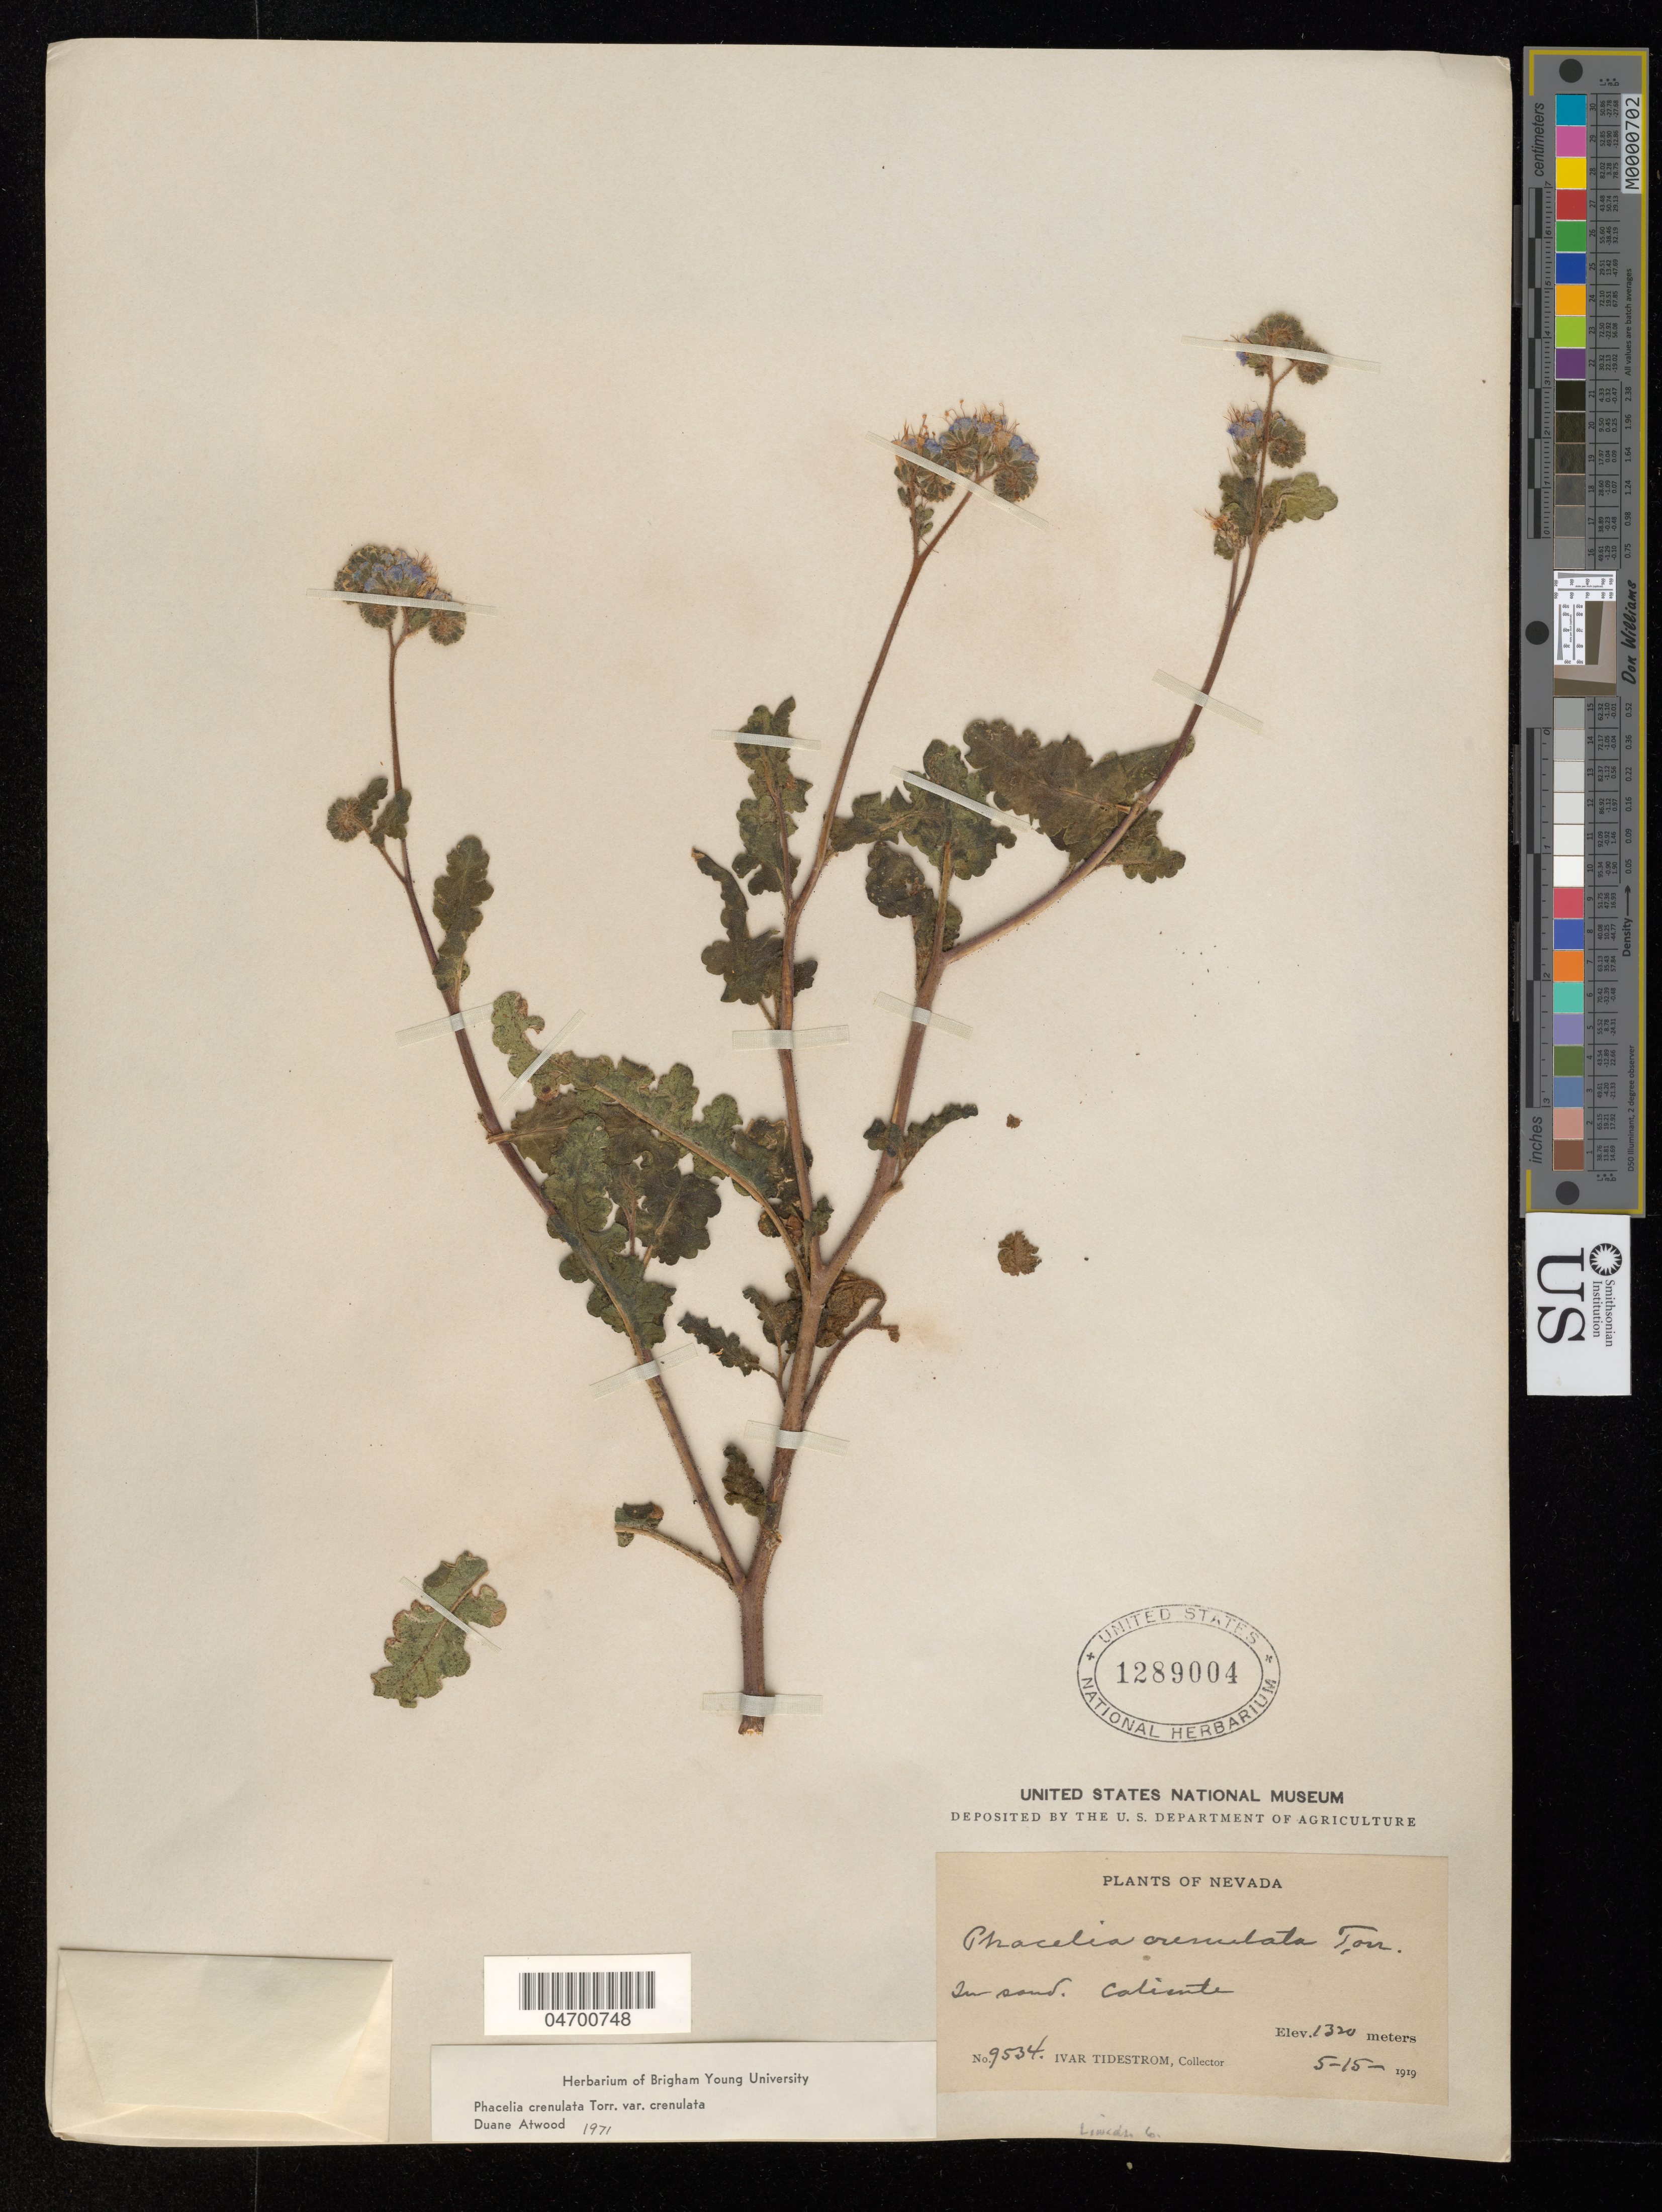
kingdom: Plantae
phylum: Tracheophyta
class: Magnoliopsida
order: Boraginales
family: Hydrophyllaceae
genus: Phacelia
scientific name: Phacelia crenulata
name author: Torr. ex S. Watson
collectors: I. F. Tidestrom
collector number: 9534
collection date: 1919-05-15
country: United States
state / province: Nevada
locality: Caliente. Lincoln Co.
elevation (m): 1320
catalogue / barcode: US 1289004